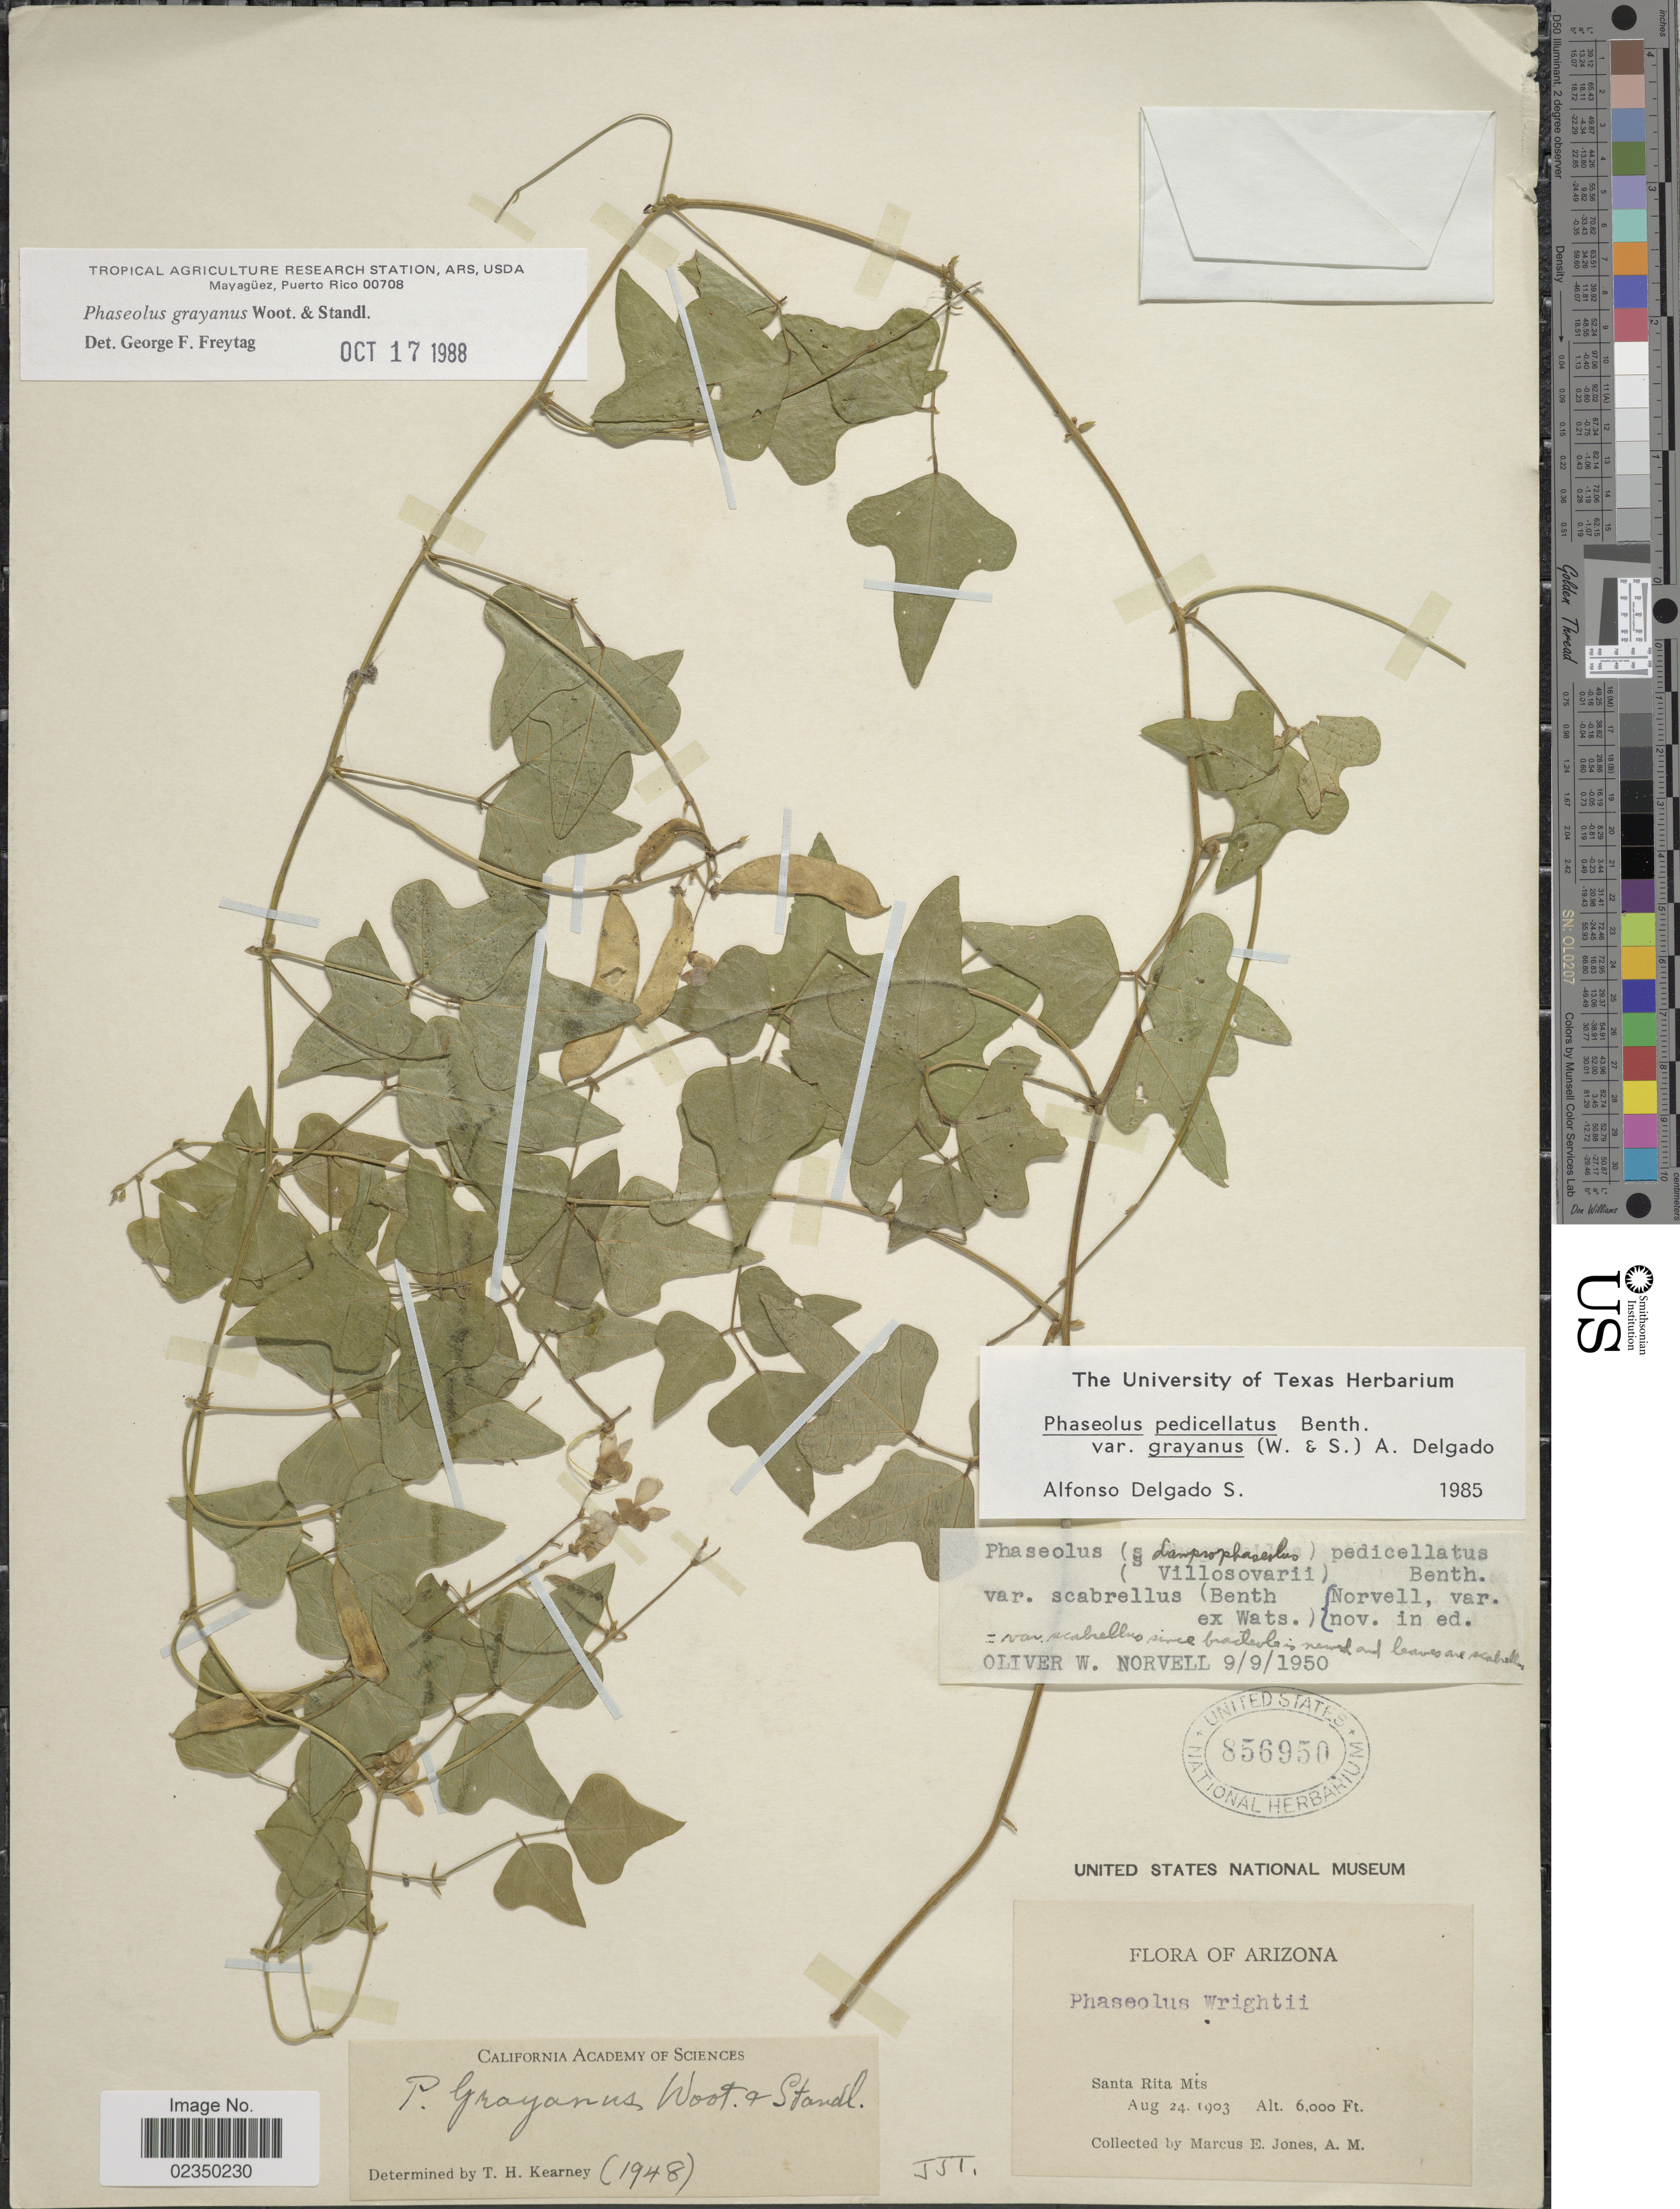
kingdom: Plantae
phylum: Tracheophyta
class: Magnoliopsida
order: Fabales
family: Fabaceae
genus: Phaseolus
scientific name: Phaseolus grayanus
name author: Wooton & Standl.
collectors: M. E. Jones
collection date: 1903-08-24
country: United States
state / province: Arizona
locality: Santa Rita Mts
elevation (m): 1829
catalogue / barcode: US 856950